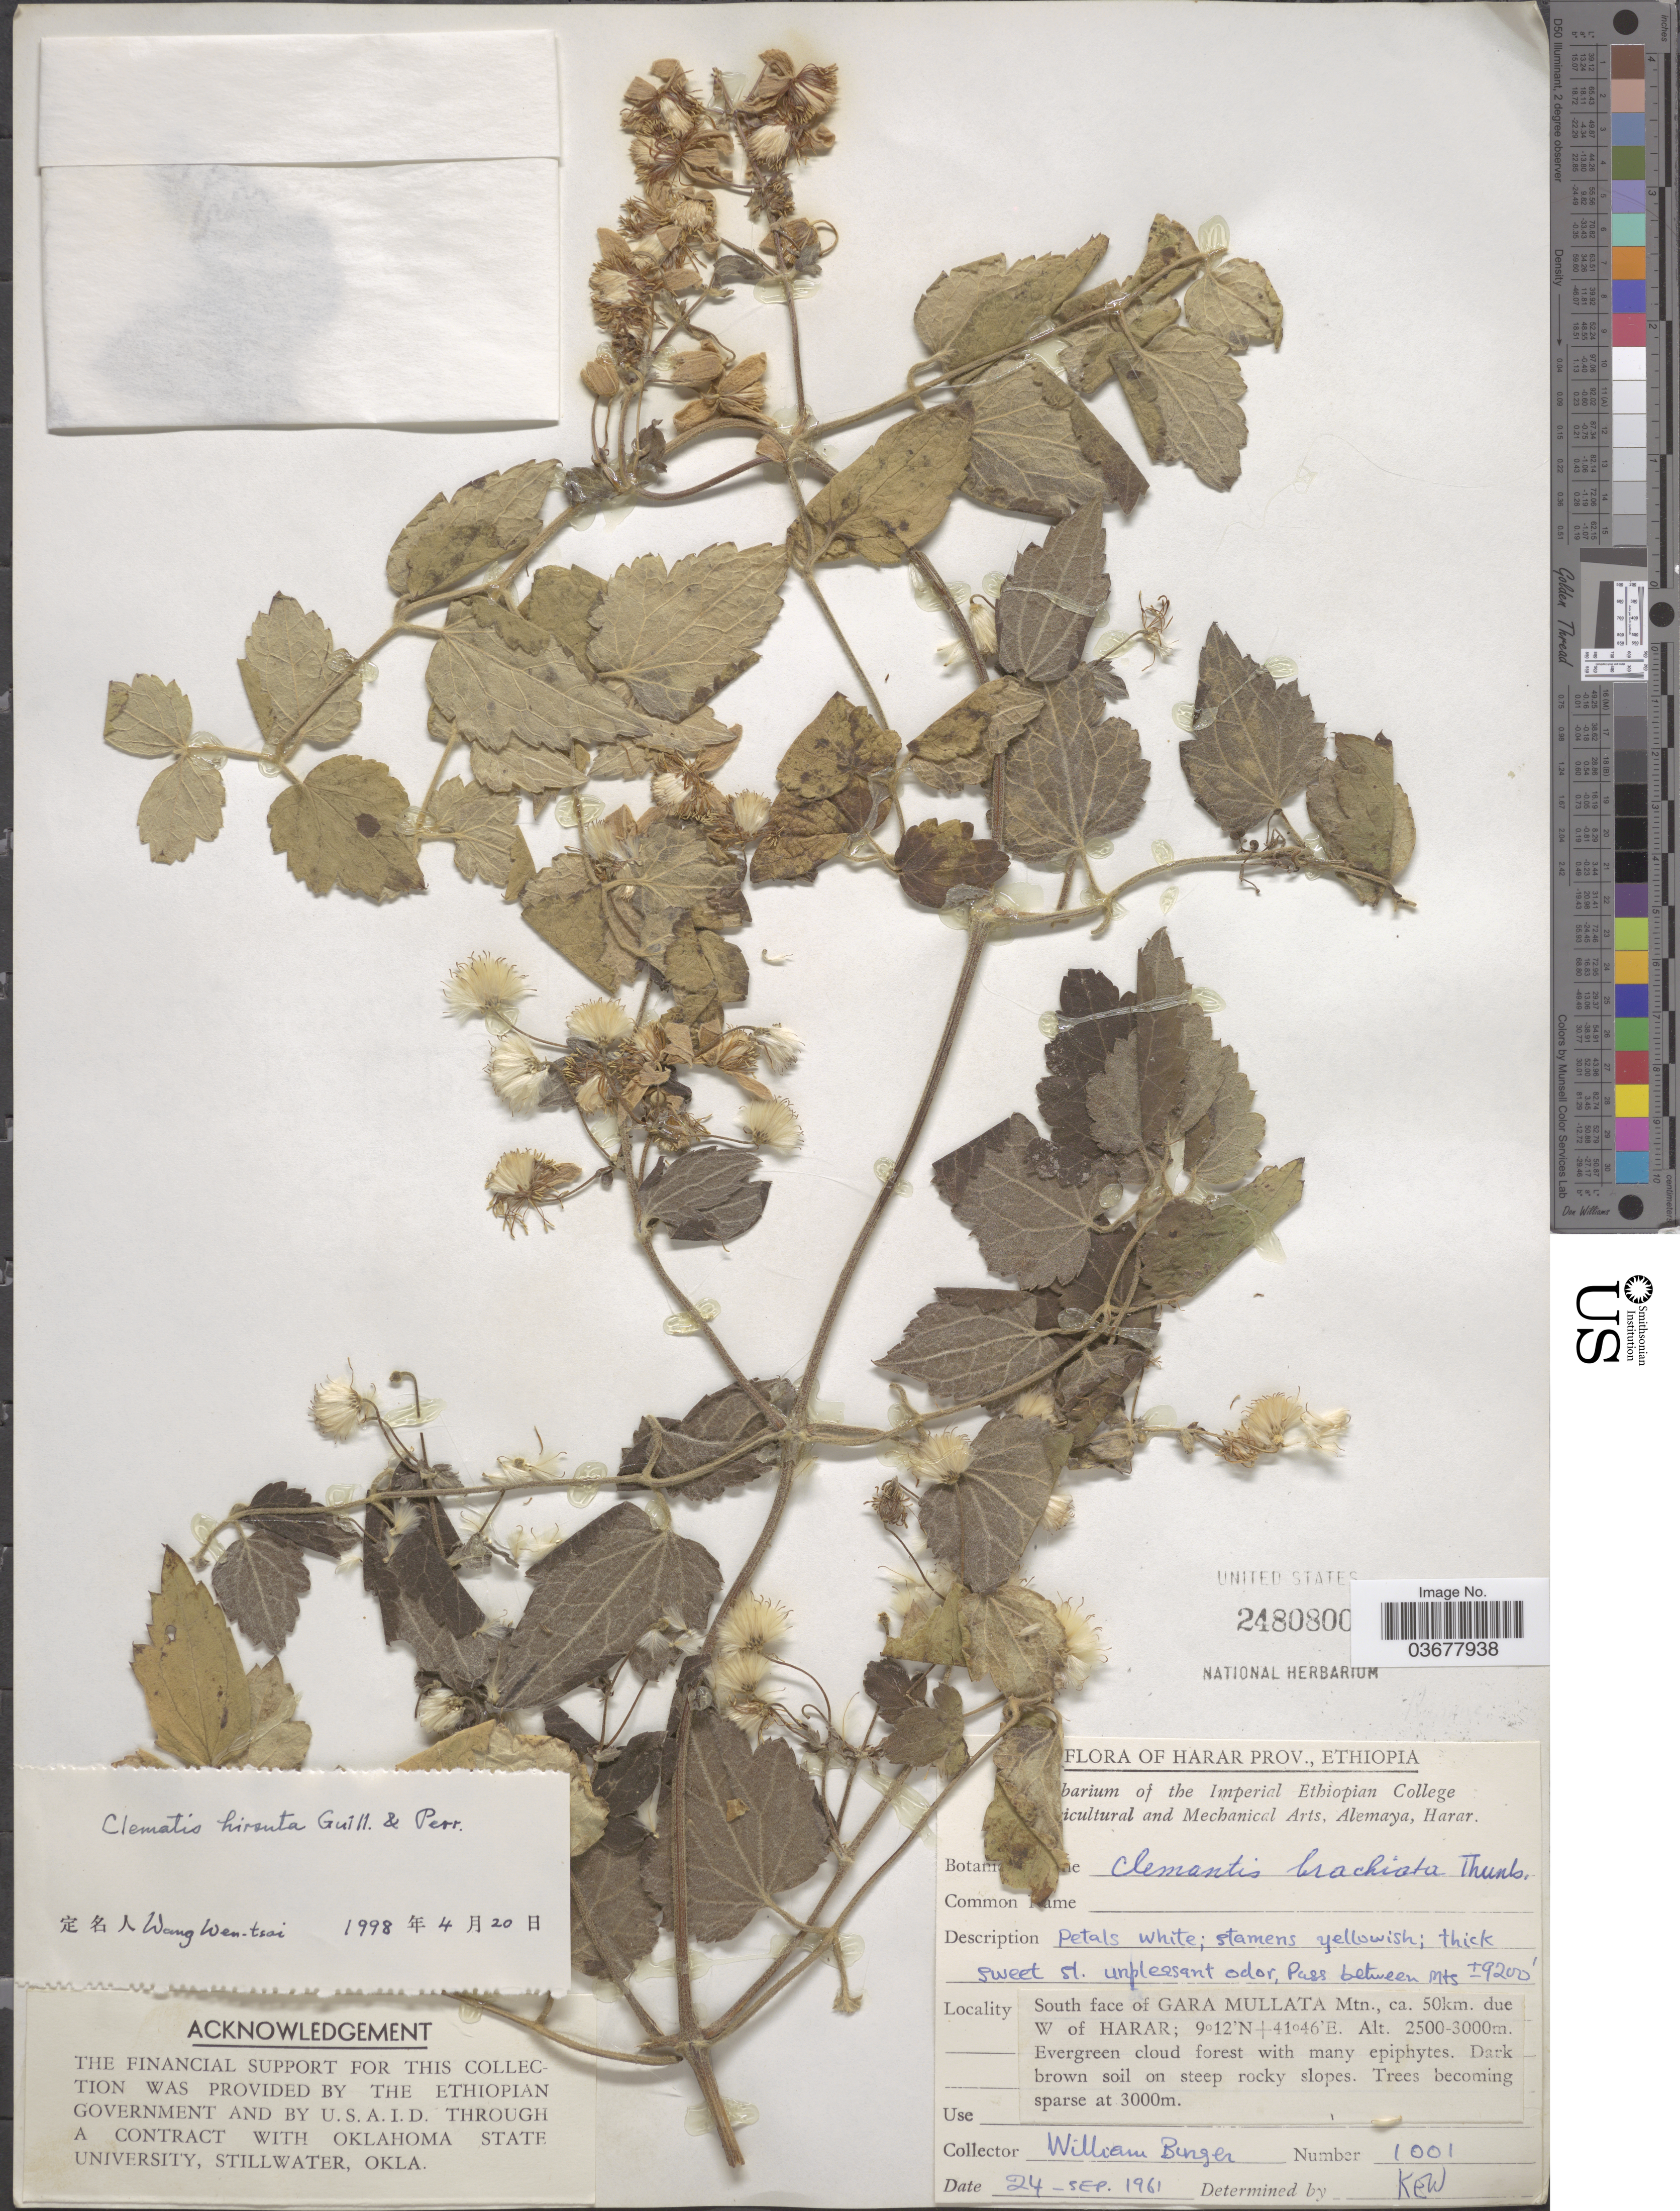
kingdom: Plantae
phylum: Tracheophyta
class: Magnoliopsida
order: Ranunculales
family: Ranunculaceae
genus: Clematis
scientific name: Clematis hirsuta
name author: Guill. & Perr.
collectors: W. Burger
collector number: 1001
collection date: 1961-09-24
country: Ethiopia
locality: Harar Prov. South face of Gara Mullata Mtn., ca. 50km. due W of Harar.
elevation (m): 2500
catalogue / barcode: US 2480800